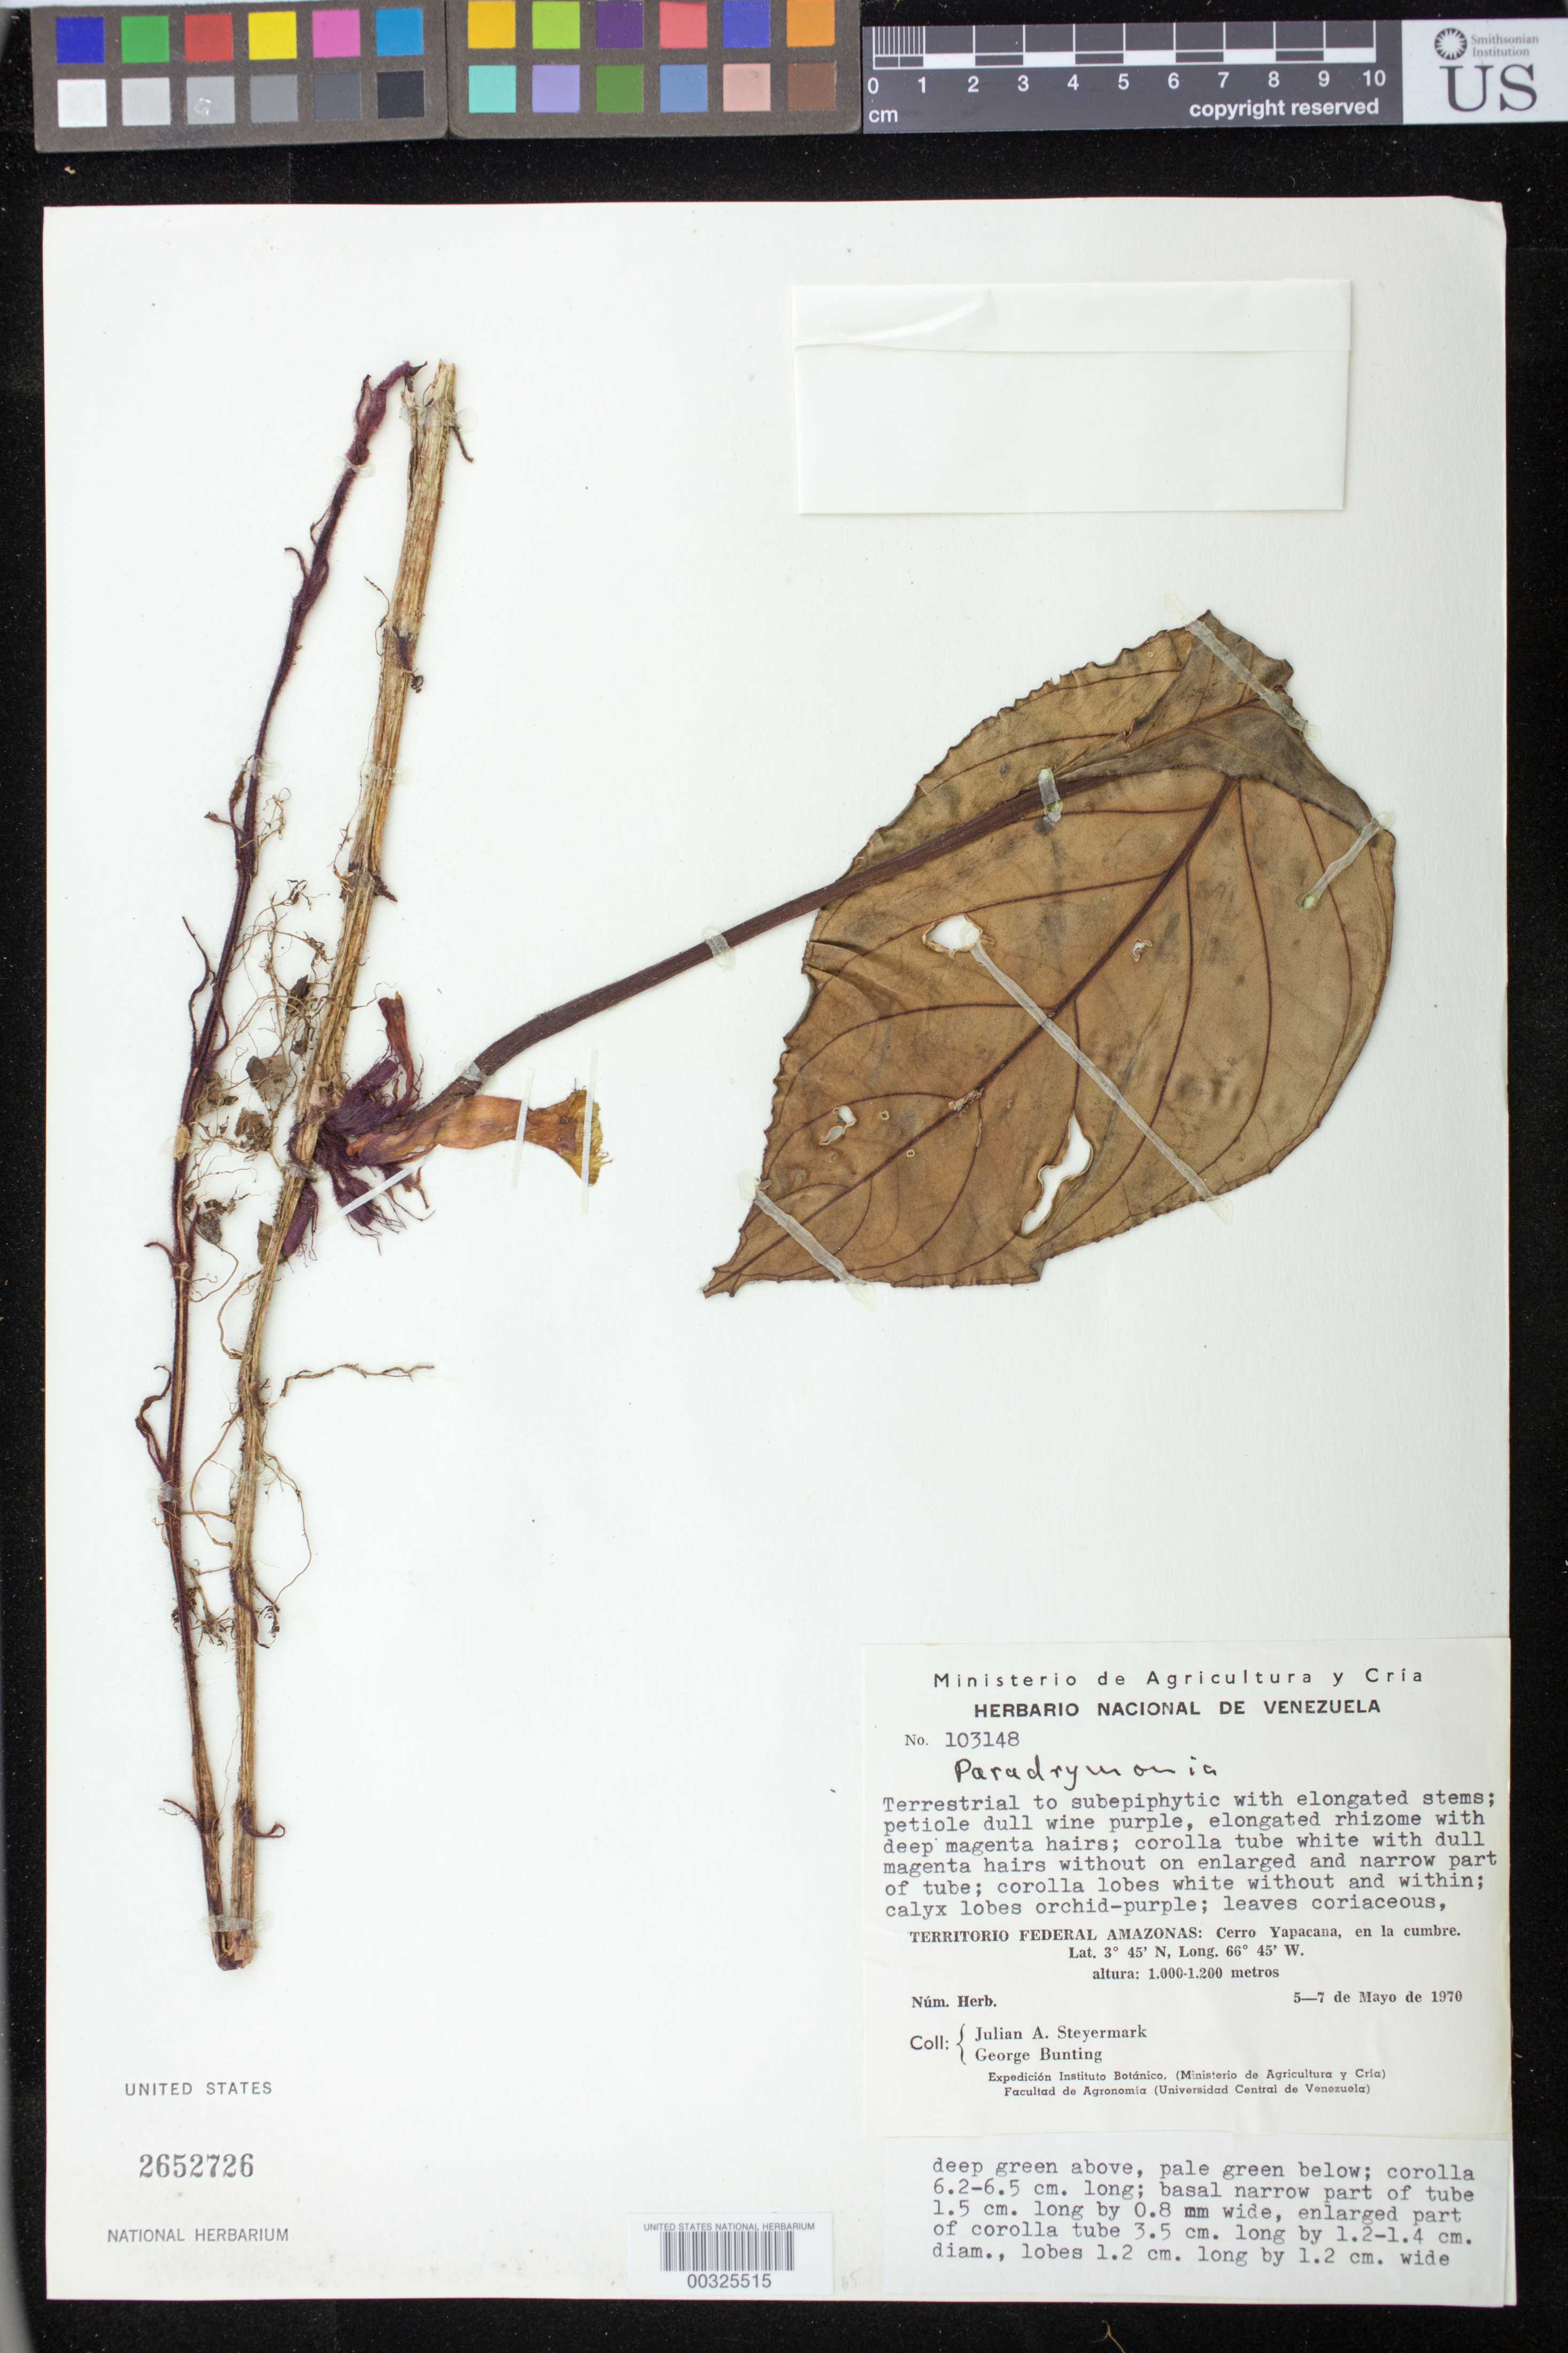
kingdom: Plantae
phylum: Tracheophyta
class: Magnoliopsida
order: Lamiales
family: Gesneriaceae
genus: Paradrymonia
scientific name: Paradrymonia sp.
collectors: J. Steyermark & G. S. Bunting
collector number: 130148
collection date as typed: May 1970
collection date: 1970-05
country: Venezuela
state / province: Amazonas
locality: Cerro Yapacana, on the summit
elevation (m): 1000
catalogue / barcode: US 2652726